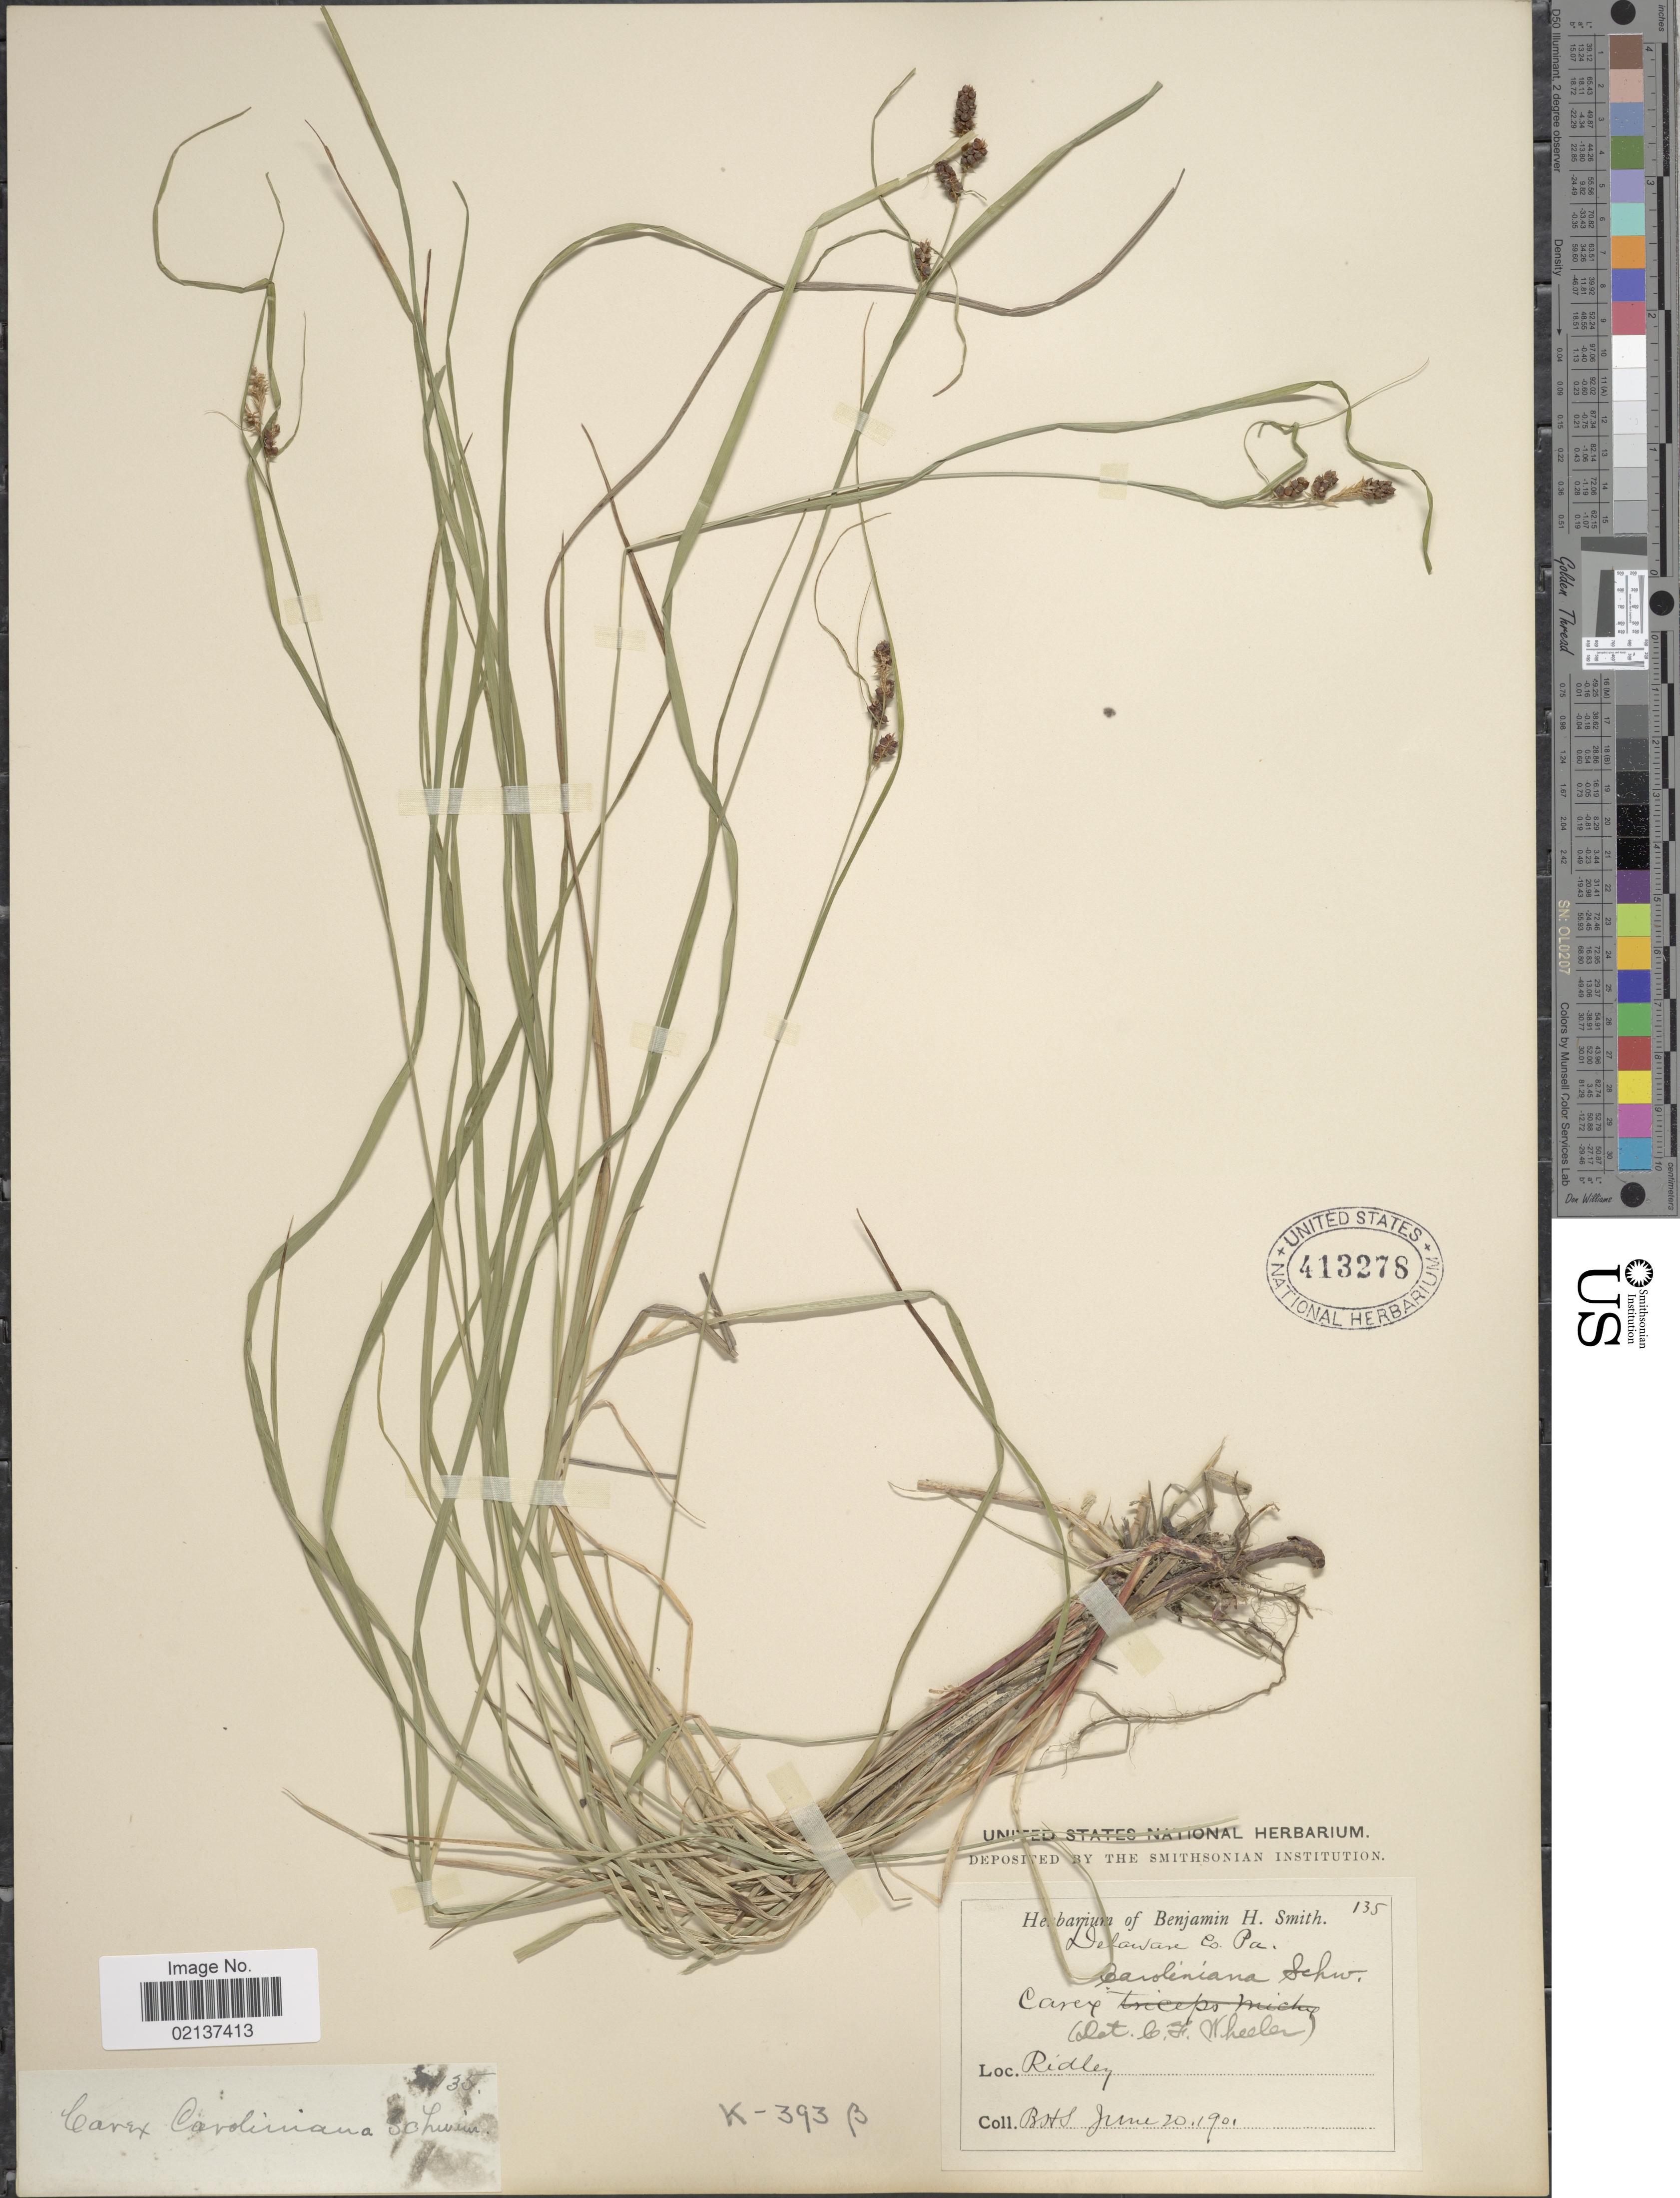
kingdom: Plantae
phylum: Tracheophyta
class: Liliopsida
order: Poales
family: Cyperaceae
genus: Carex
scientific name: Carex hirsutella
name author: Mack.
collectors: B. H. Smith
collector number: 135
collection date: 1901-06-20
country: United States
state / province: Pennsylvania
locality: Delaware Co, Pa, Ridley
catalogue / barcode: US 413278